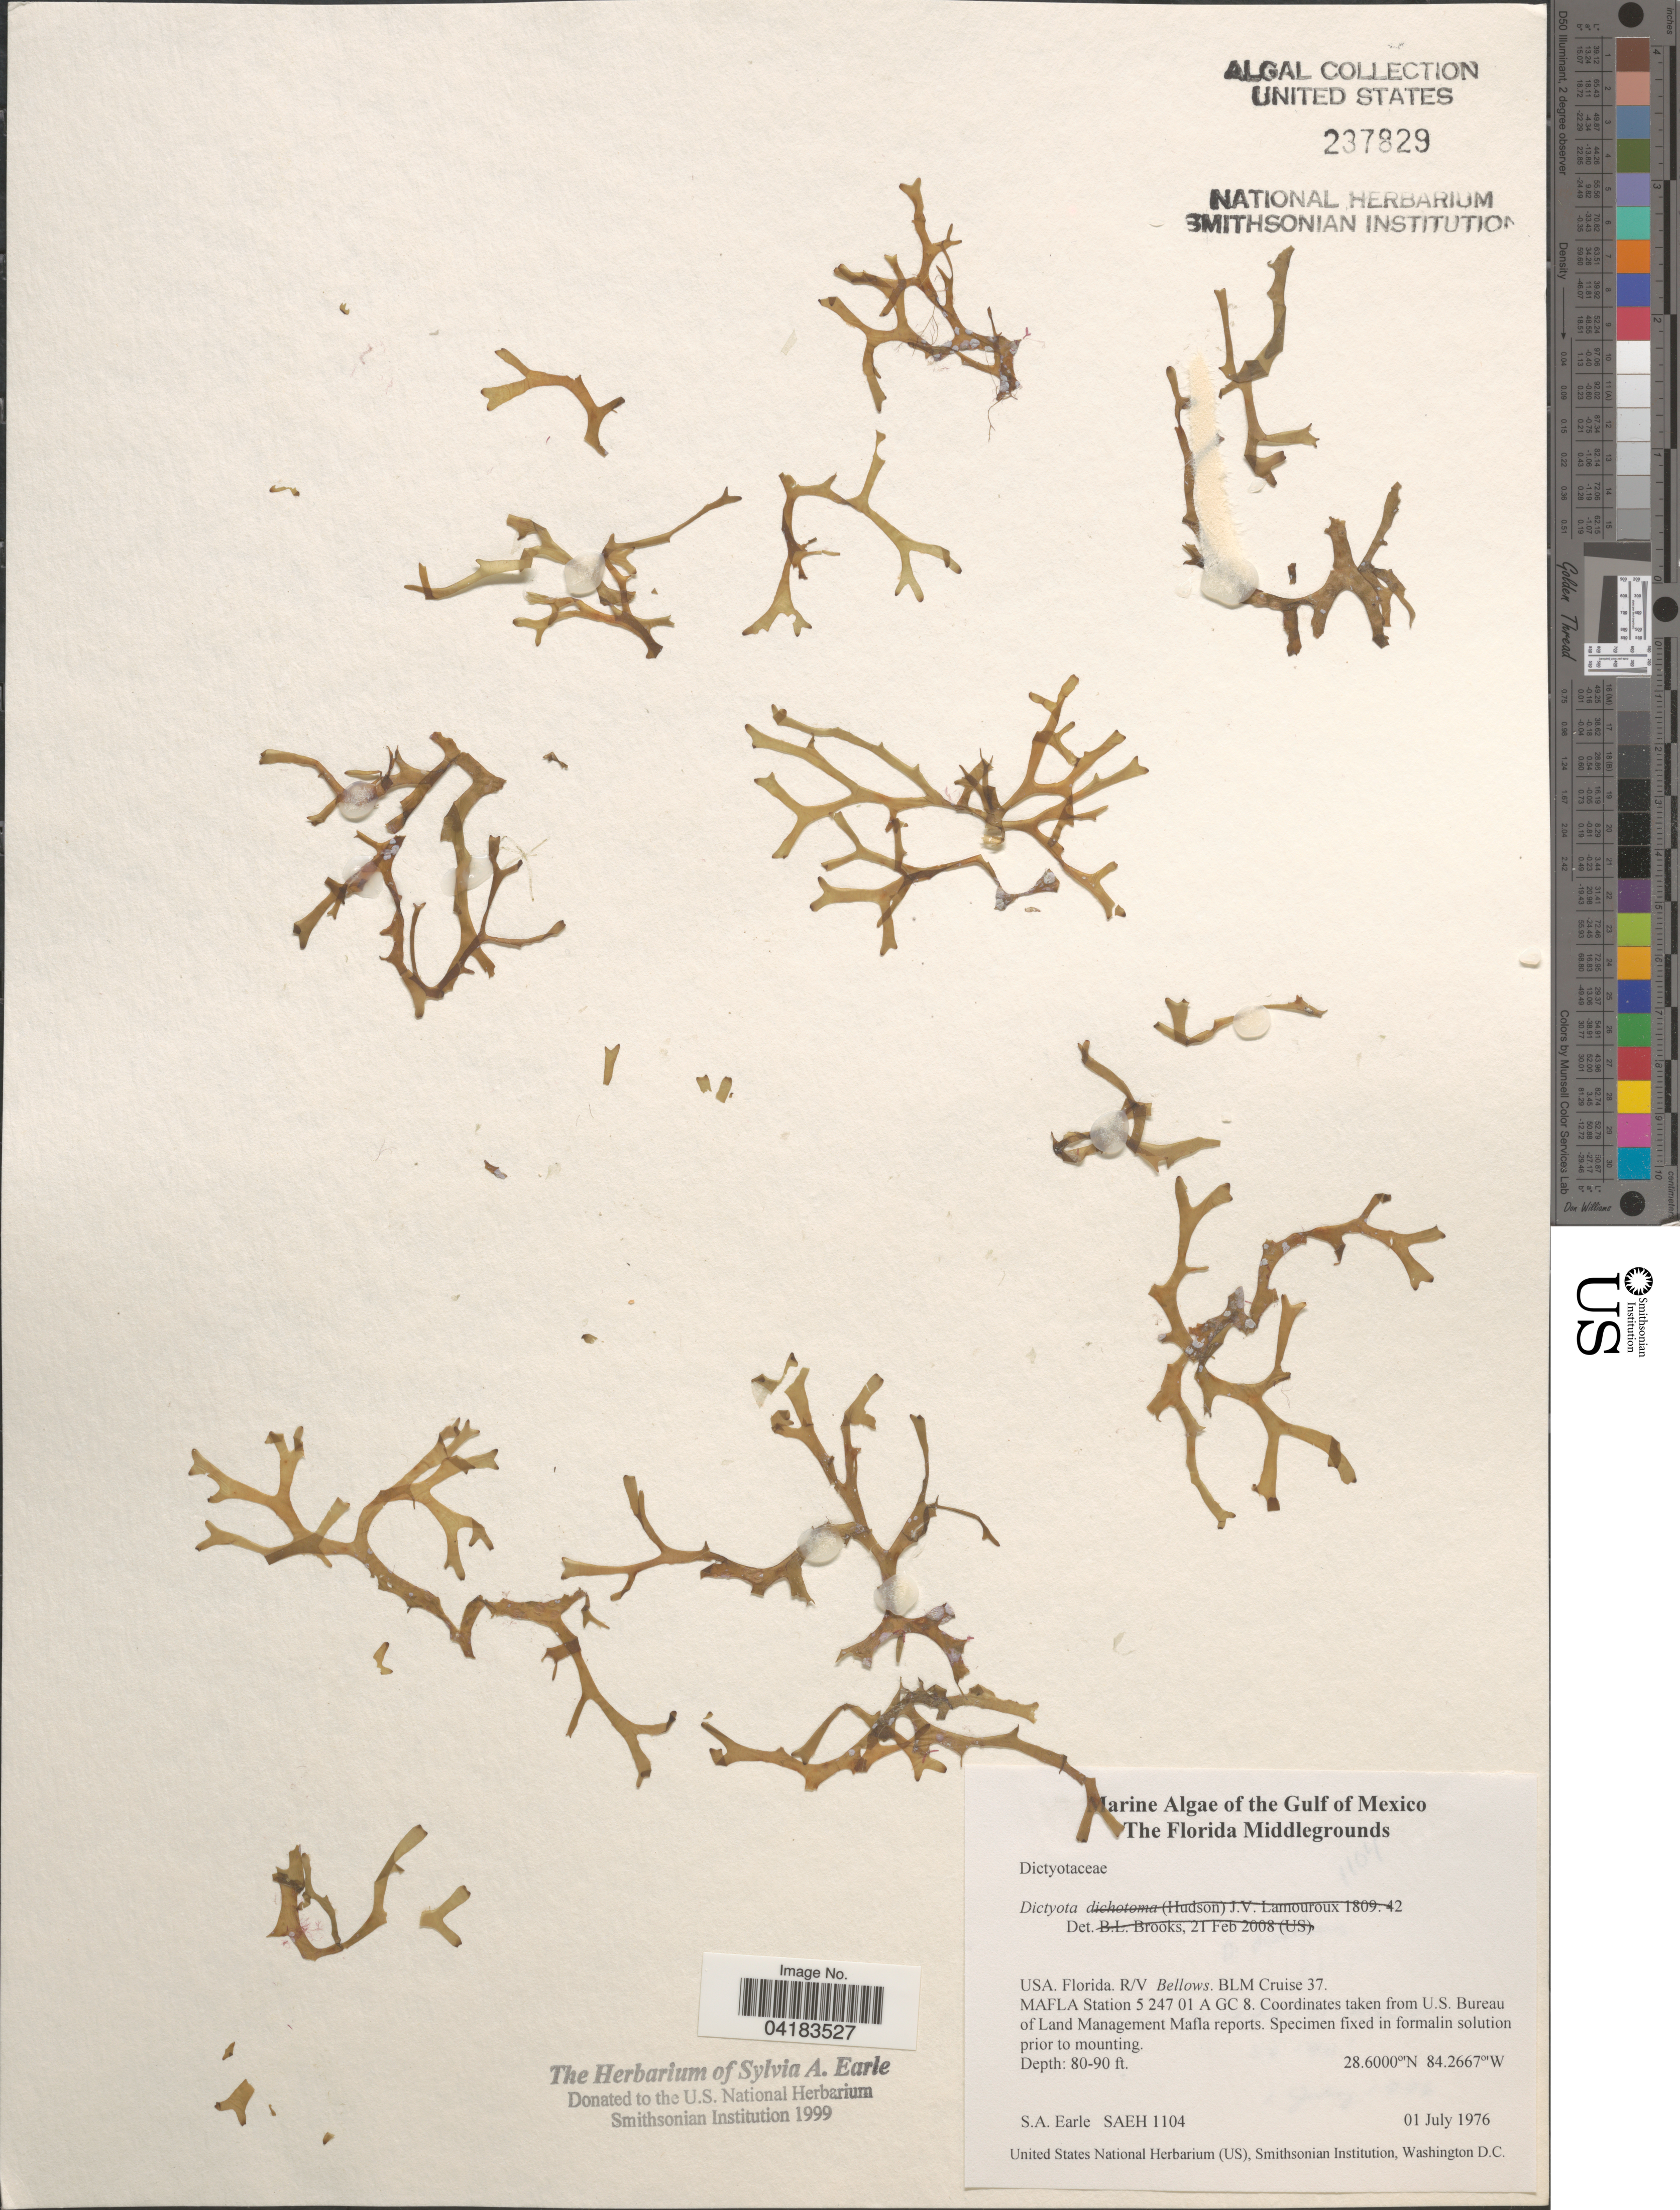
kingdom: Chromista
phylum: Ochrophyta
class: Phaeophyceae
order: Dictyotales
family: Dictyotaceae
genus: Dictyota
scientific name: Dictyota sp.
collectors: S. A. Earle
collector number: SAEH1104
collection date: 1976-07-01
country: United States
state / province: Florida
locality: The Gulf of Mexico. The Florida Middlegrounds. R/V Bellows. BLM Cruise 37. MAFLA Station 5 247 01 A GC 8. Coordinates taken from U.S. Bureau of Land Management Mafla reports.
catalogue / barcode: US 237829